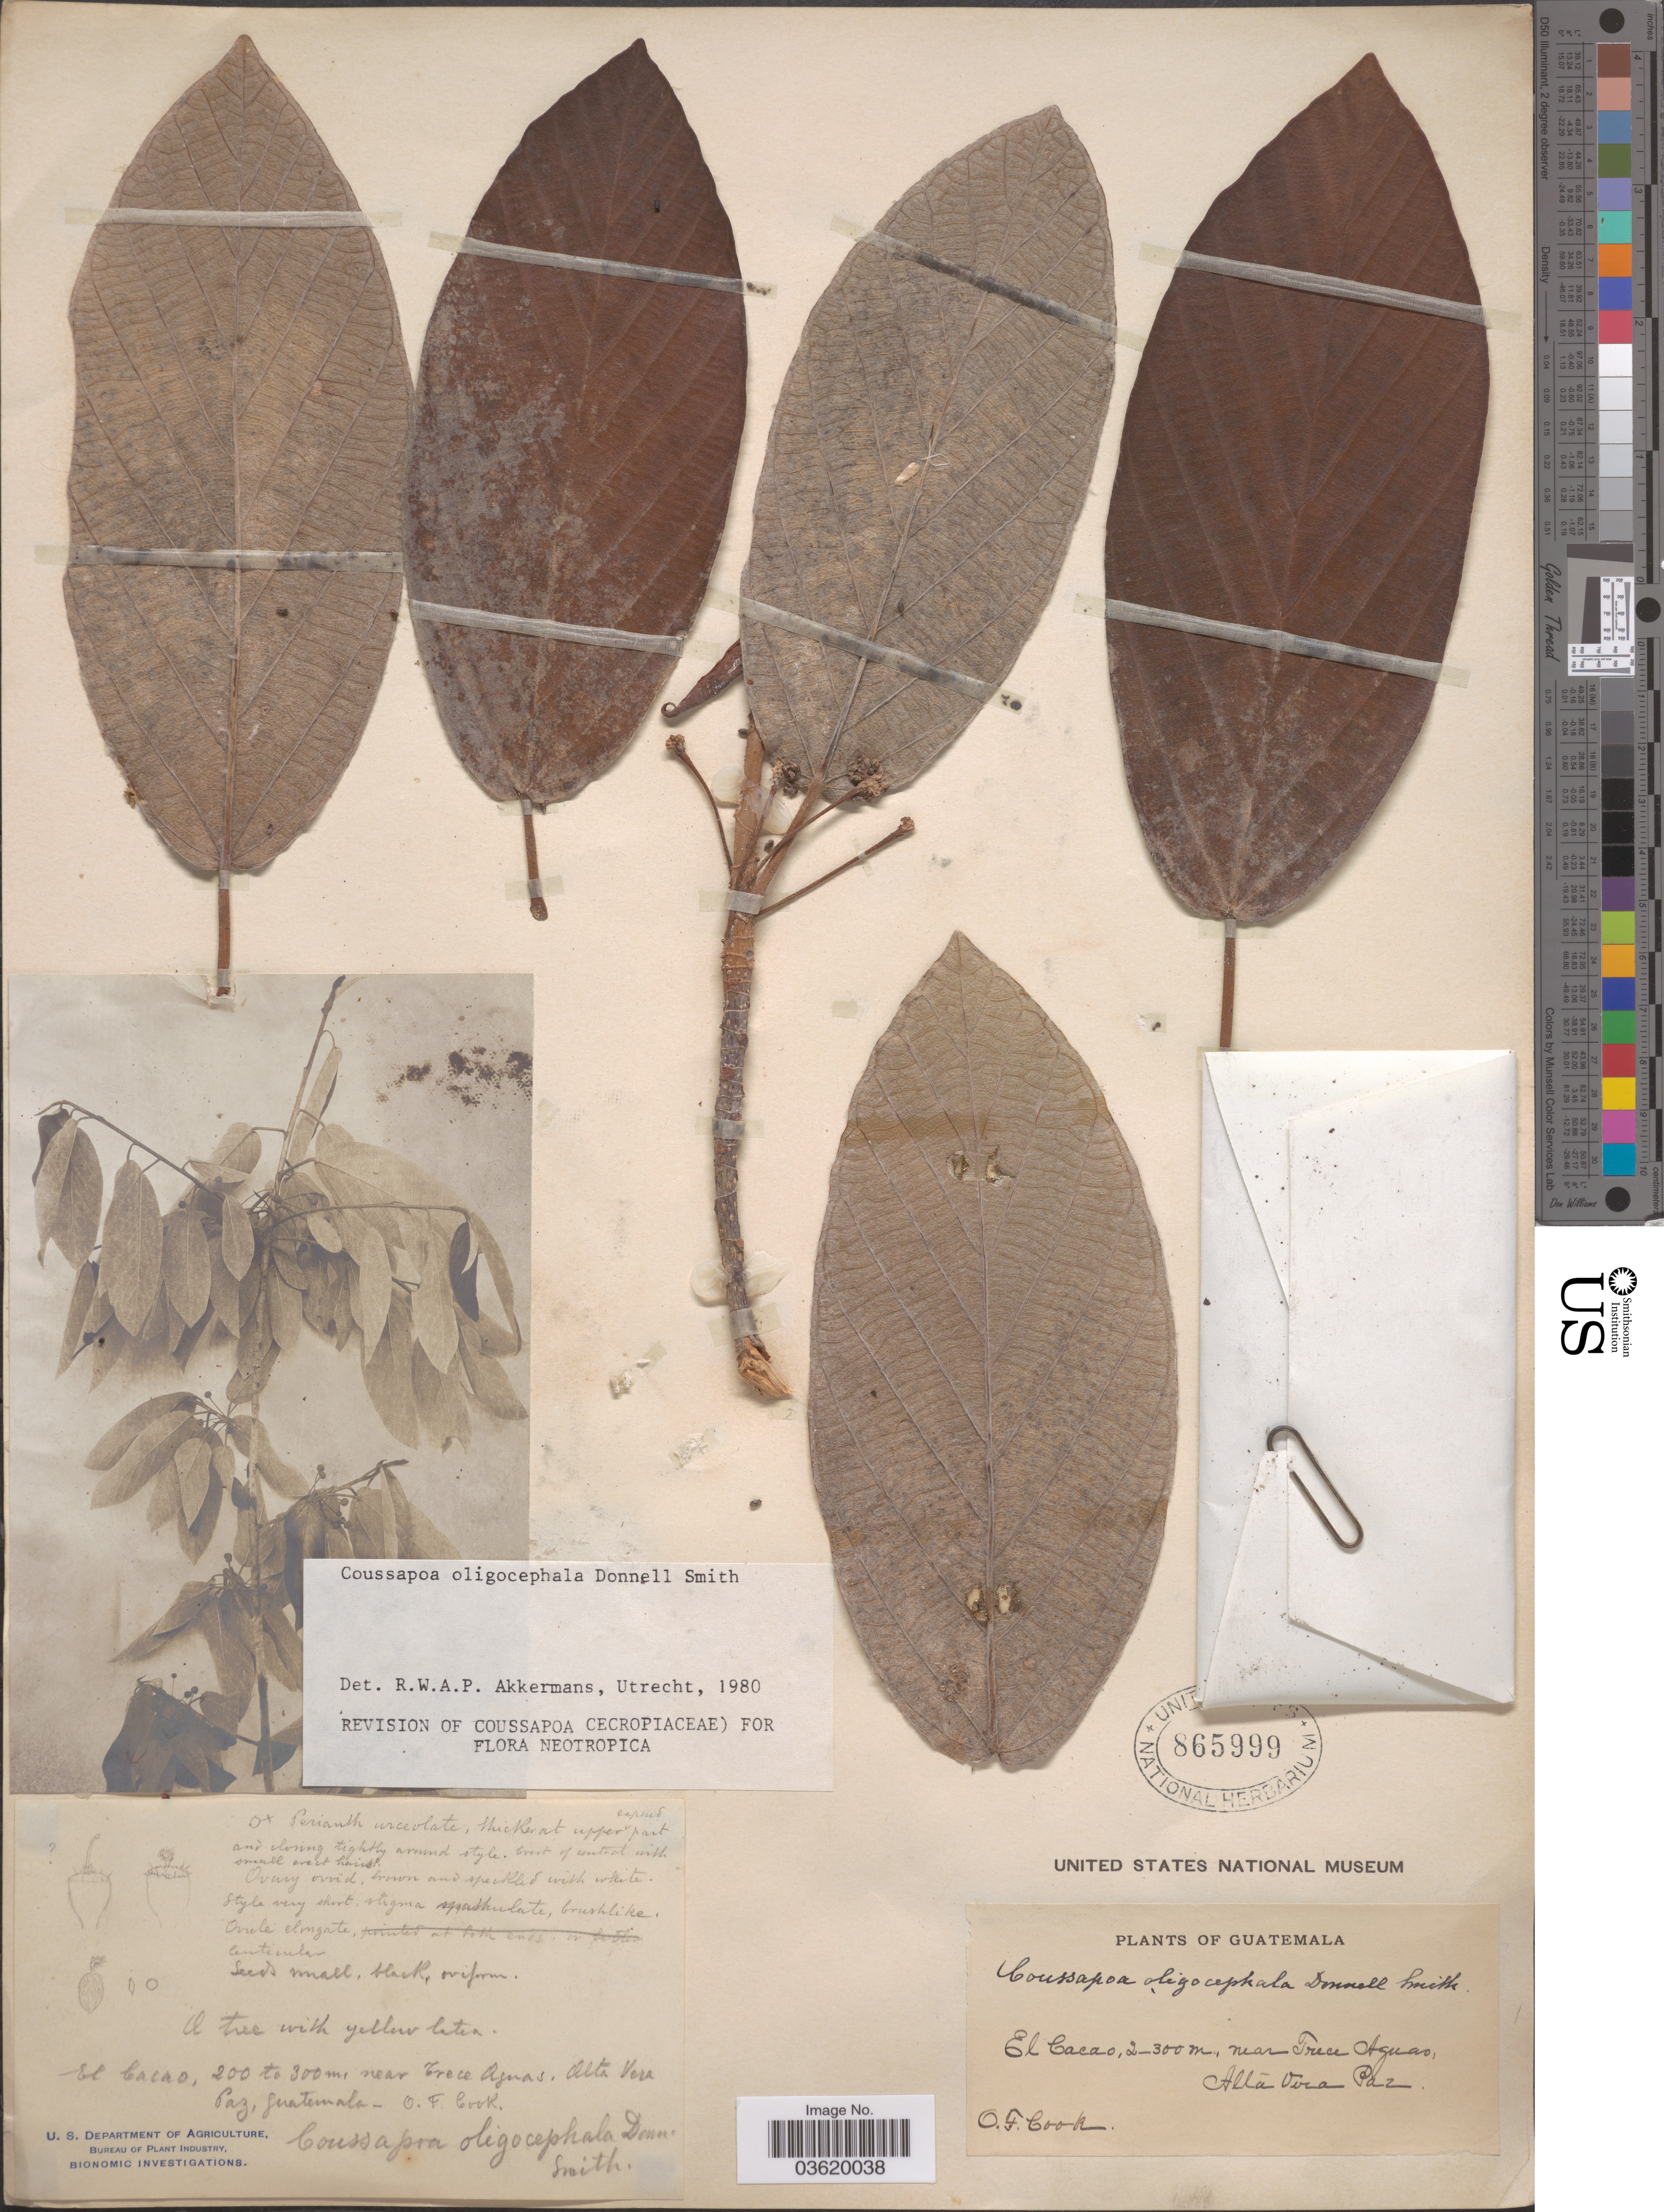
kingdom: Plantae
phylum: Tracheophyta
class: Magnoliopsida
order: Rosales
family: Urticaceae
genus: Coussapoa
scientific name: Coussapoa oligocephala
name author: Donn. Sm.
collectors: O. F. Cook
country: Guatemala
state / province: Alta Verapaz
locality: El Cacao, near Trece Aguas.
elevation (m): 200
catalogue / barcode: US 865999